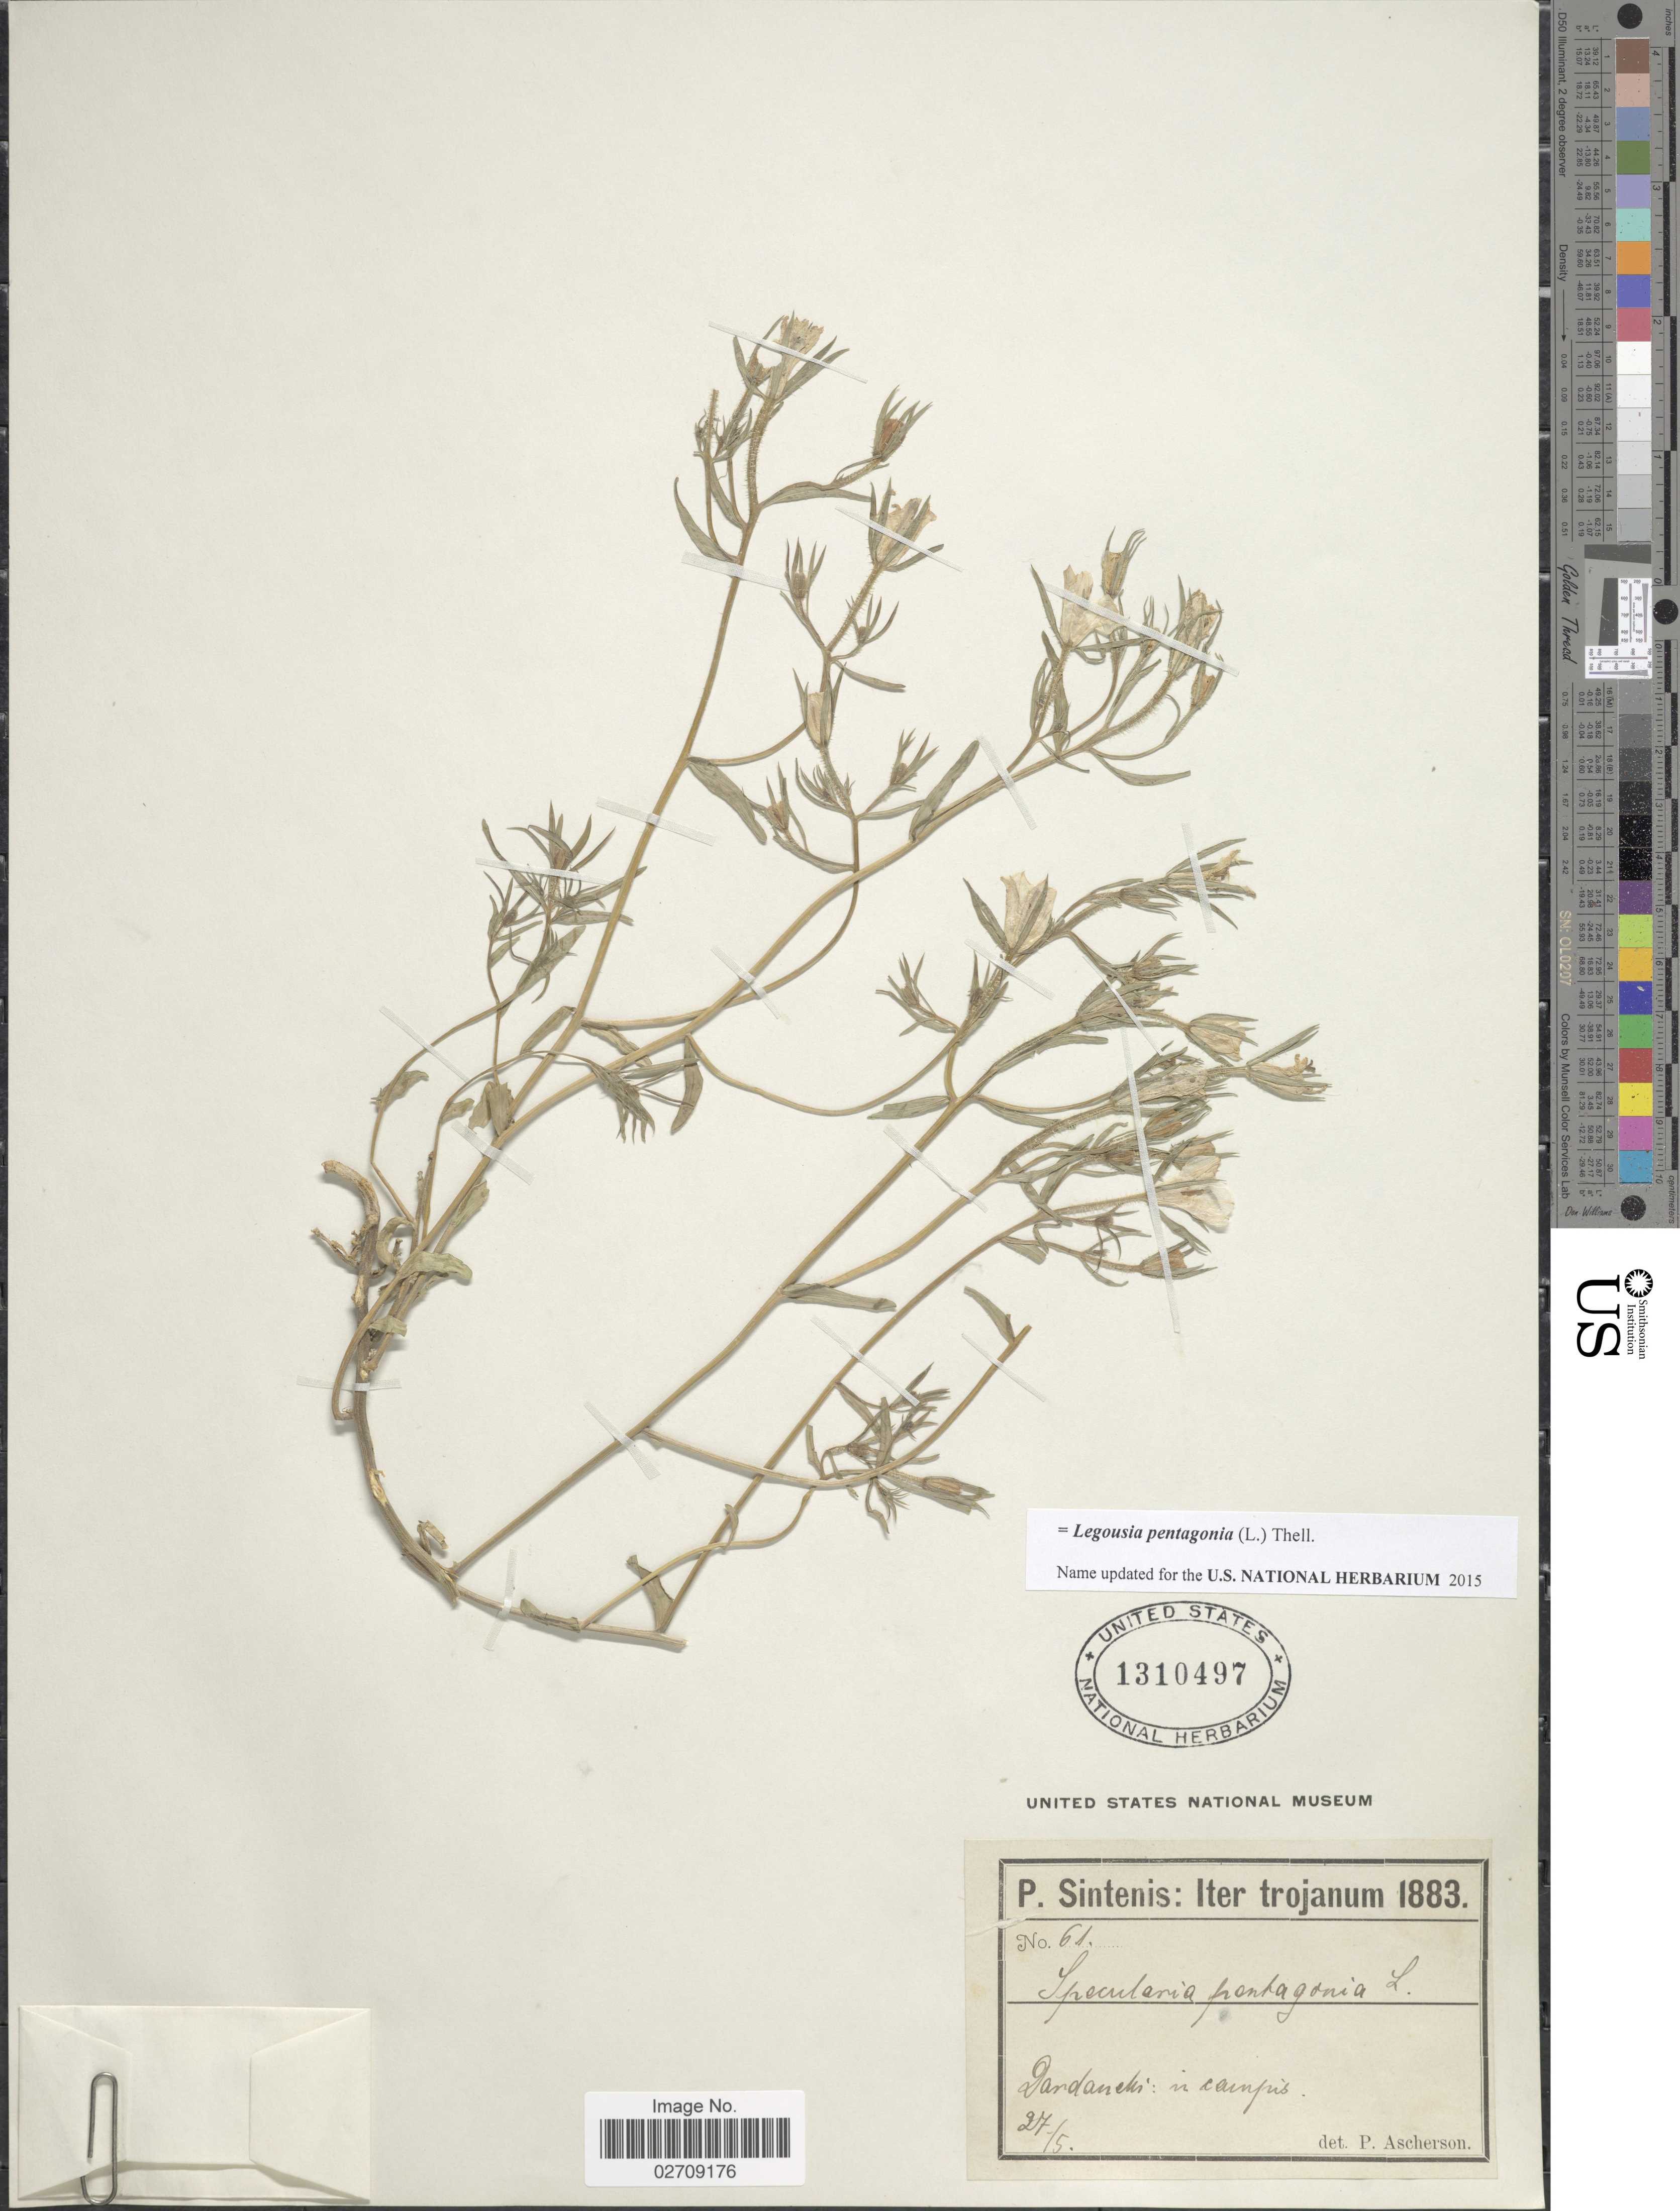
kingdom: Plantae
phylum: Tracheophyta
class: Magnoliopsida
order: Asterales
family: Campanulaceae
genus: Legousia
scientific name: Legousia pentagonia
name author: (L.) Thell.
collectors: P. Sintenis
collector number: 61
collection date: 1883-05-27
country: Turkey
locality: Iter trojanum. Dardanelli: in campis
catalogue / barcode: US 1310497